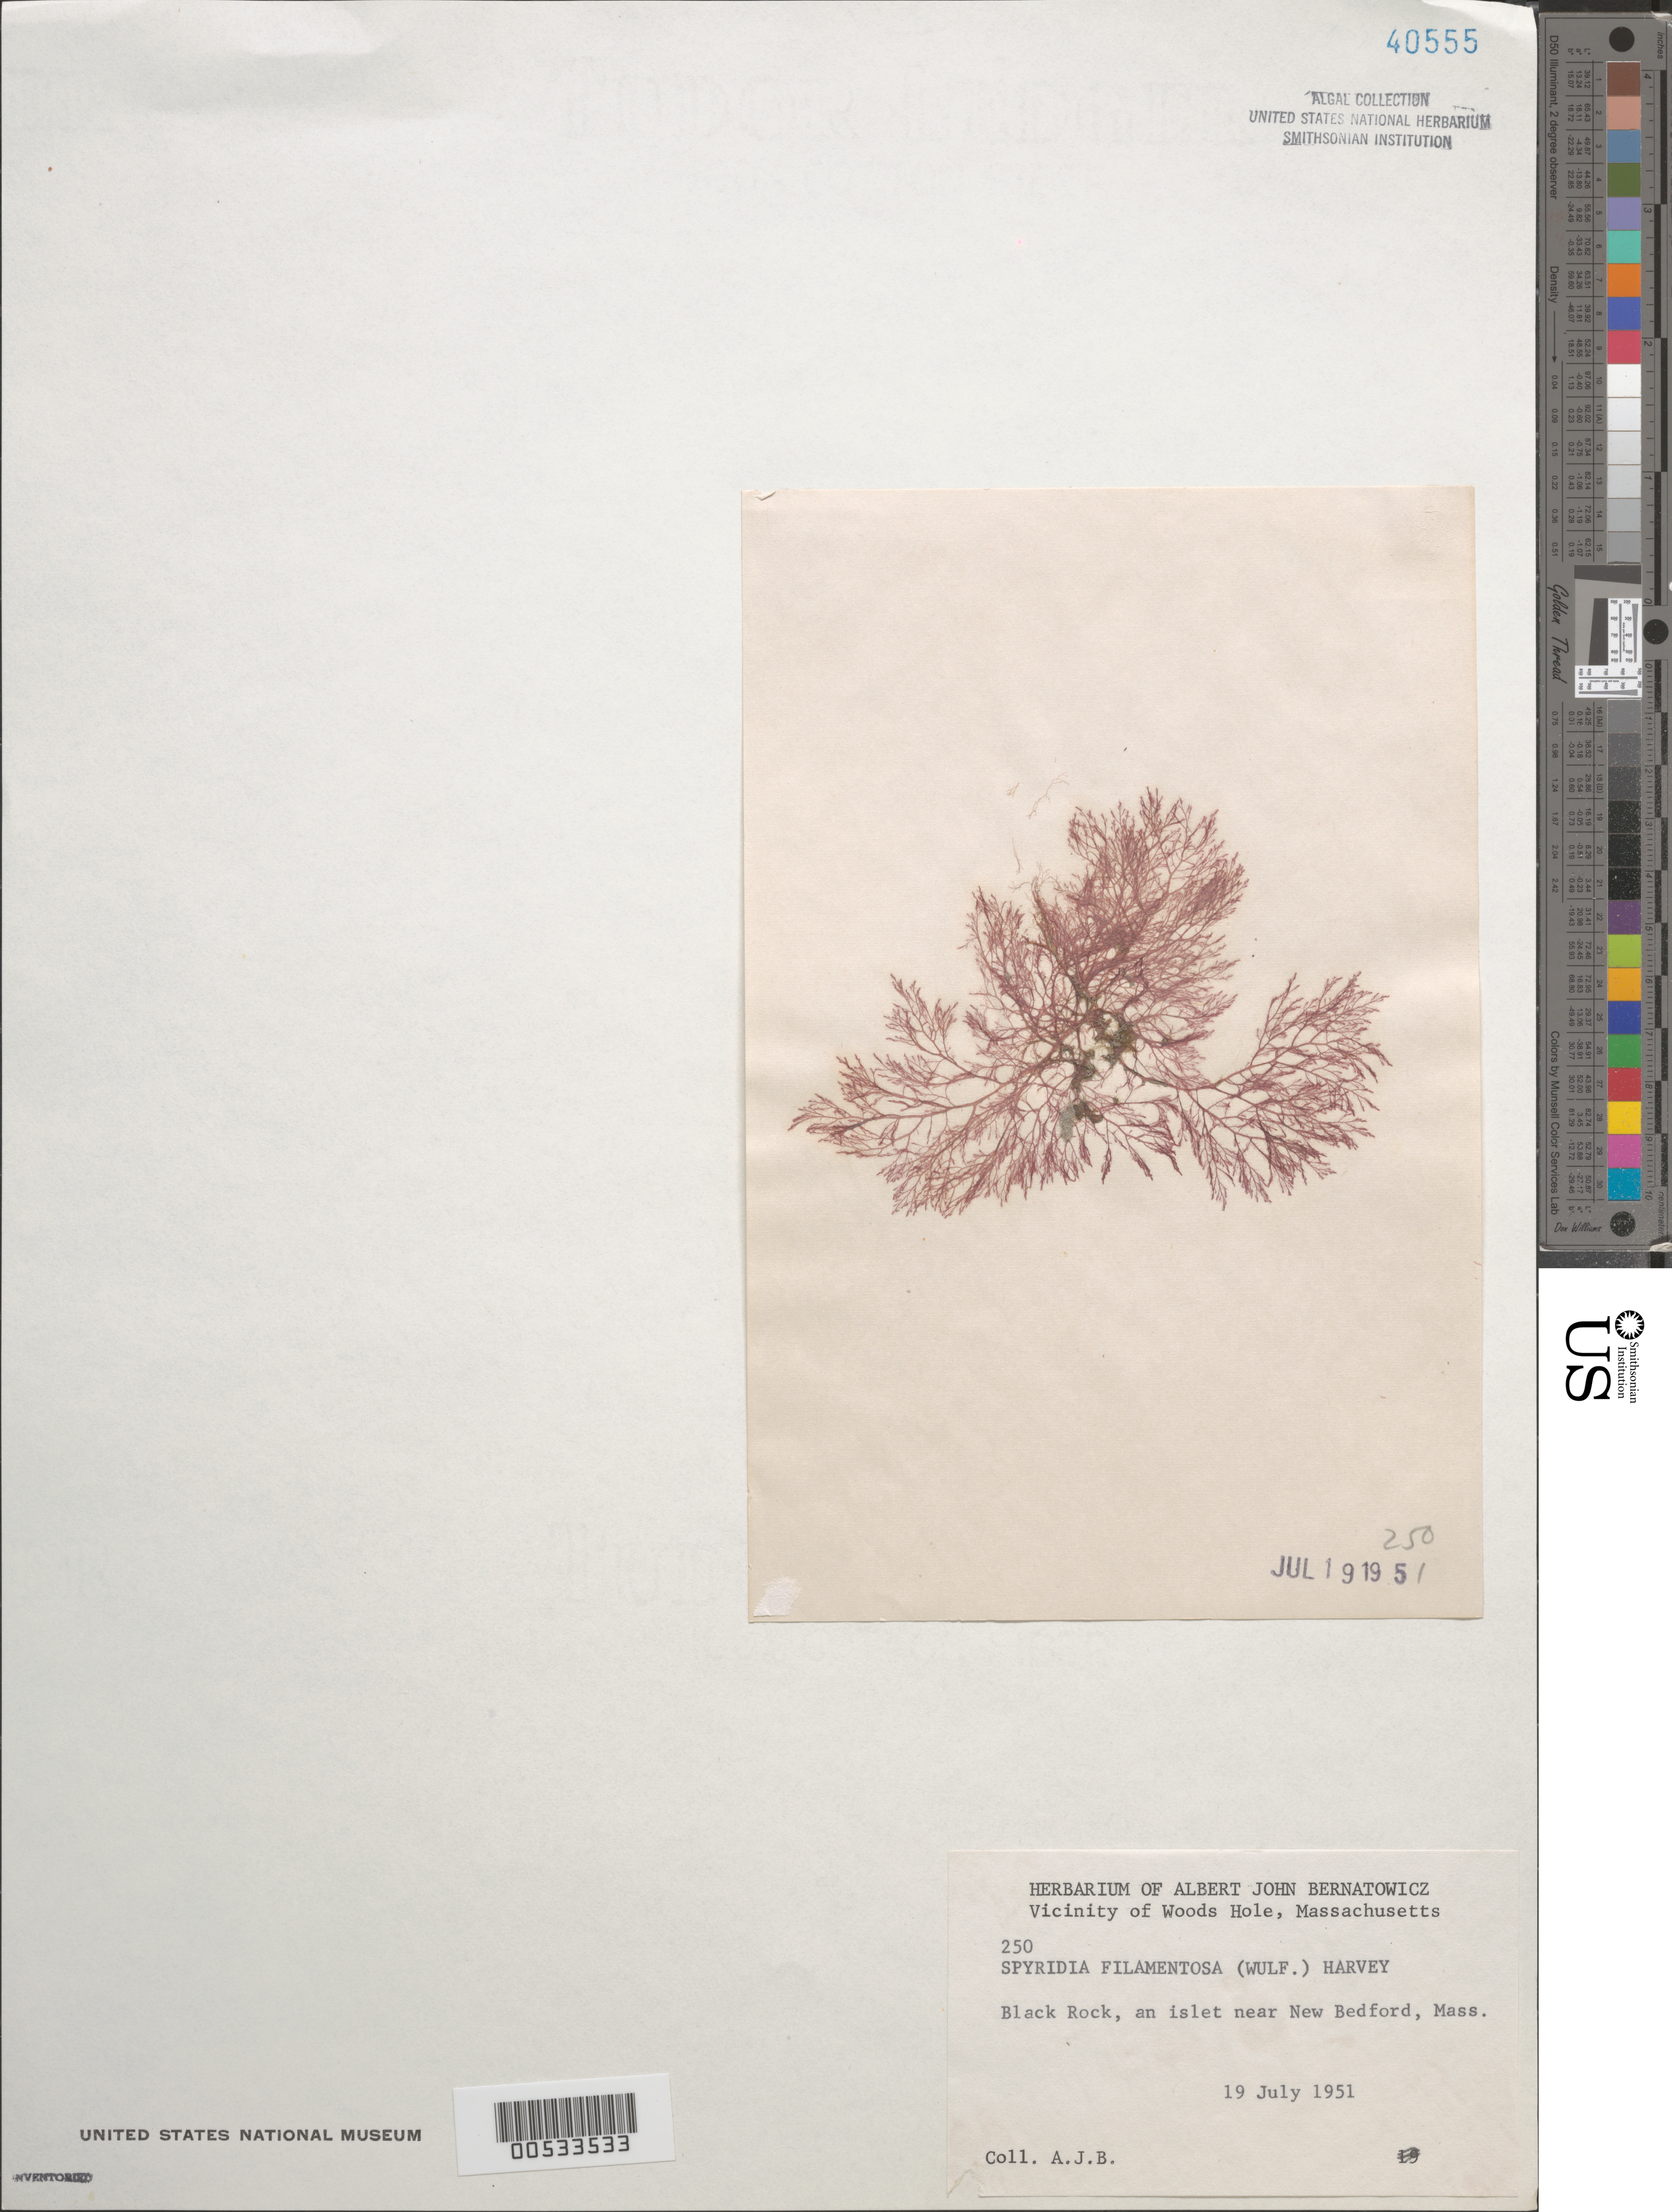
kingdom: Plantae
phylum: Rhodophyta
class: Florideophyceae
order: Ceramiales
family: Spyridiaceae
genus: Spyridia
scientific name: Spyridia filamentosa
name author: (Wulfen) Harv.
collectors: A. Bernatowicz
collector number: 250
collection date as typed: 19 Jul 1951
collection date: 1951-07-19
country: United States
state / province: Massachusetts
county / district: Bristol County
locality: Black Rock, near New Bedford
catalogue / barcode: US 40555